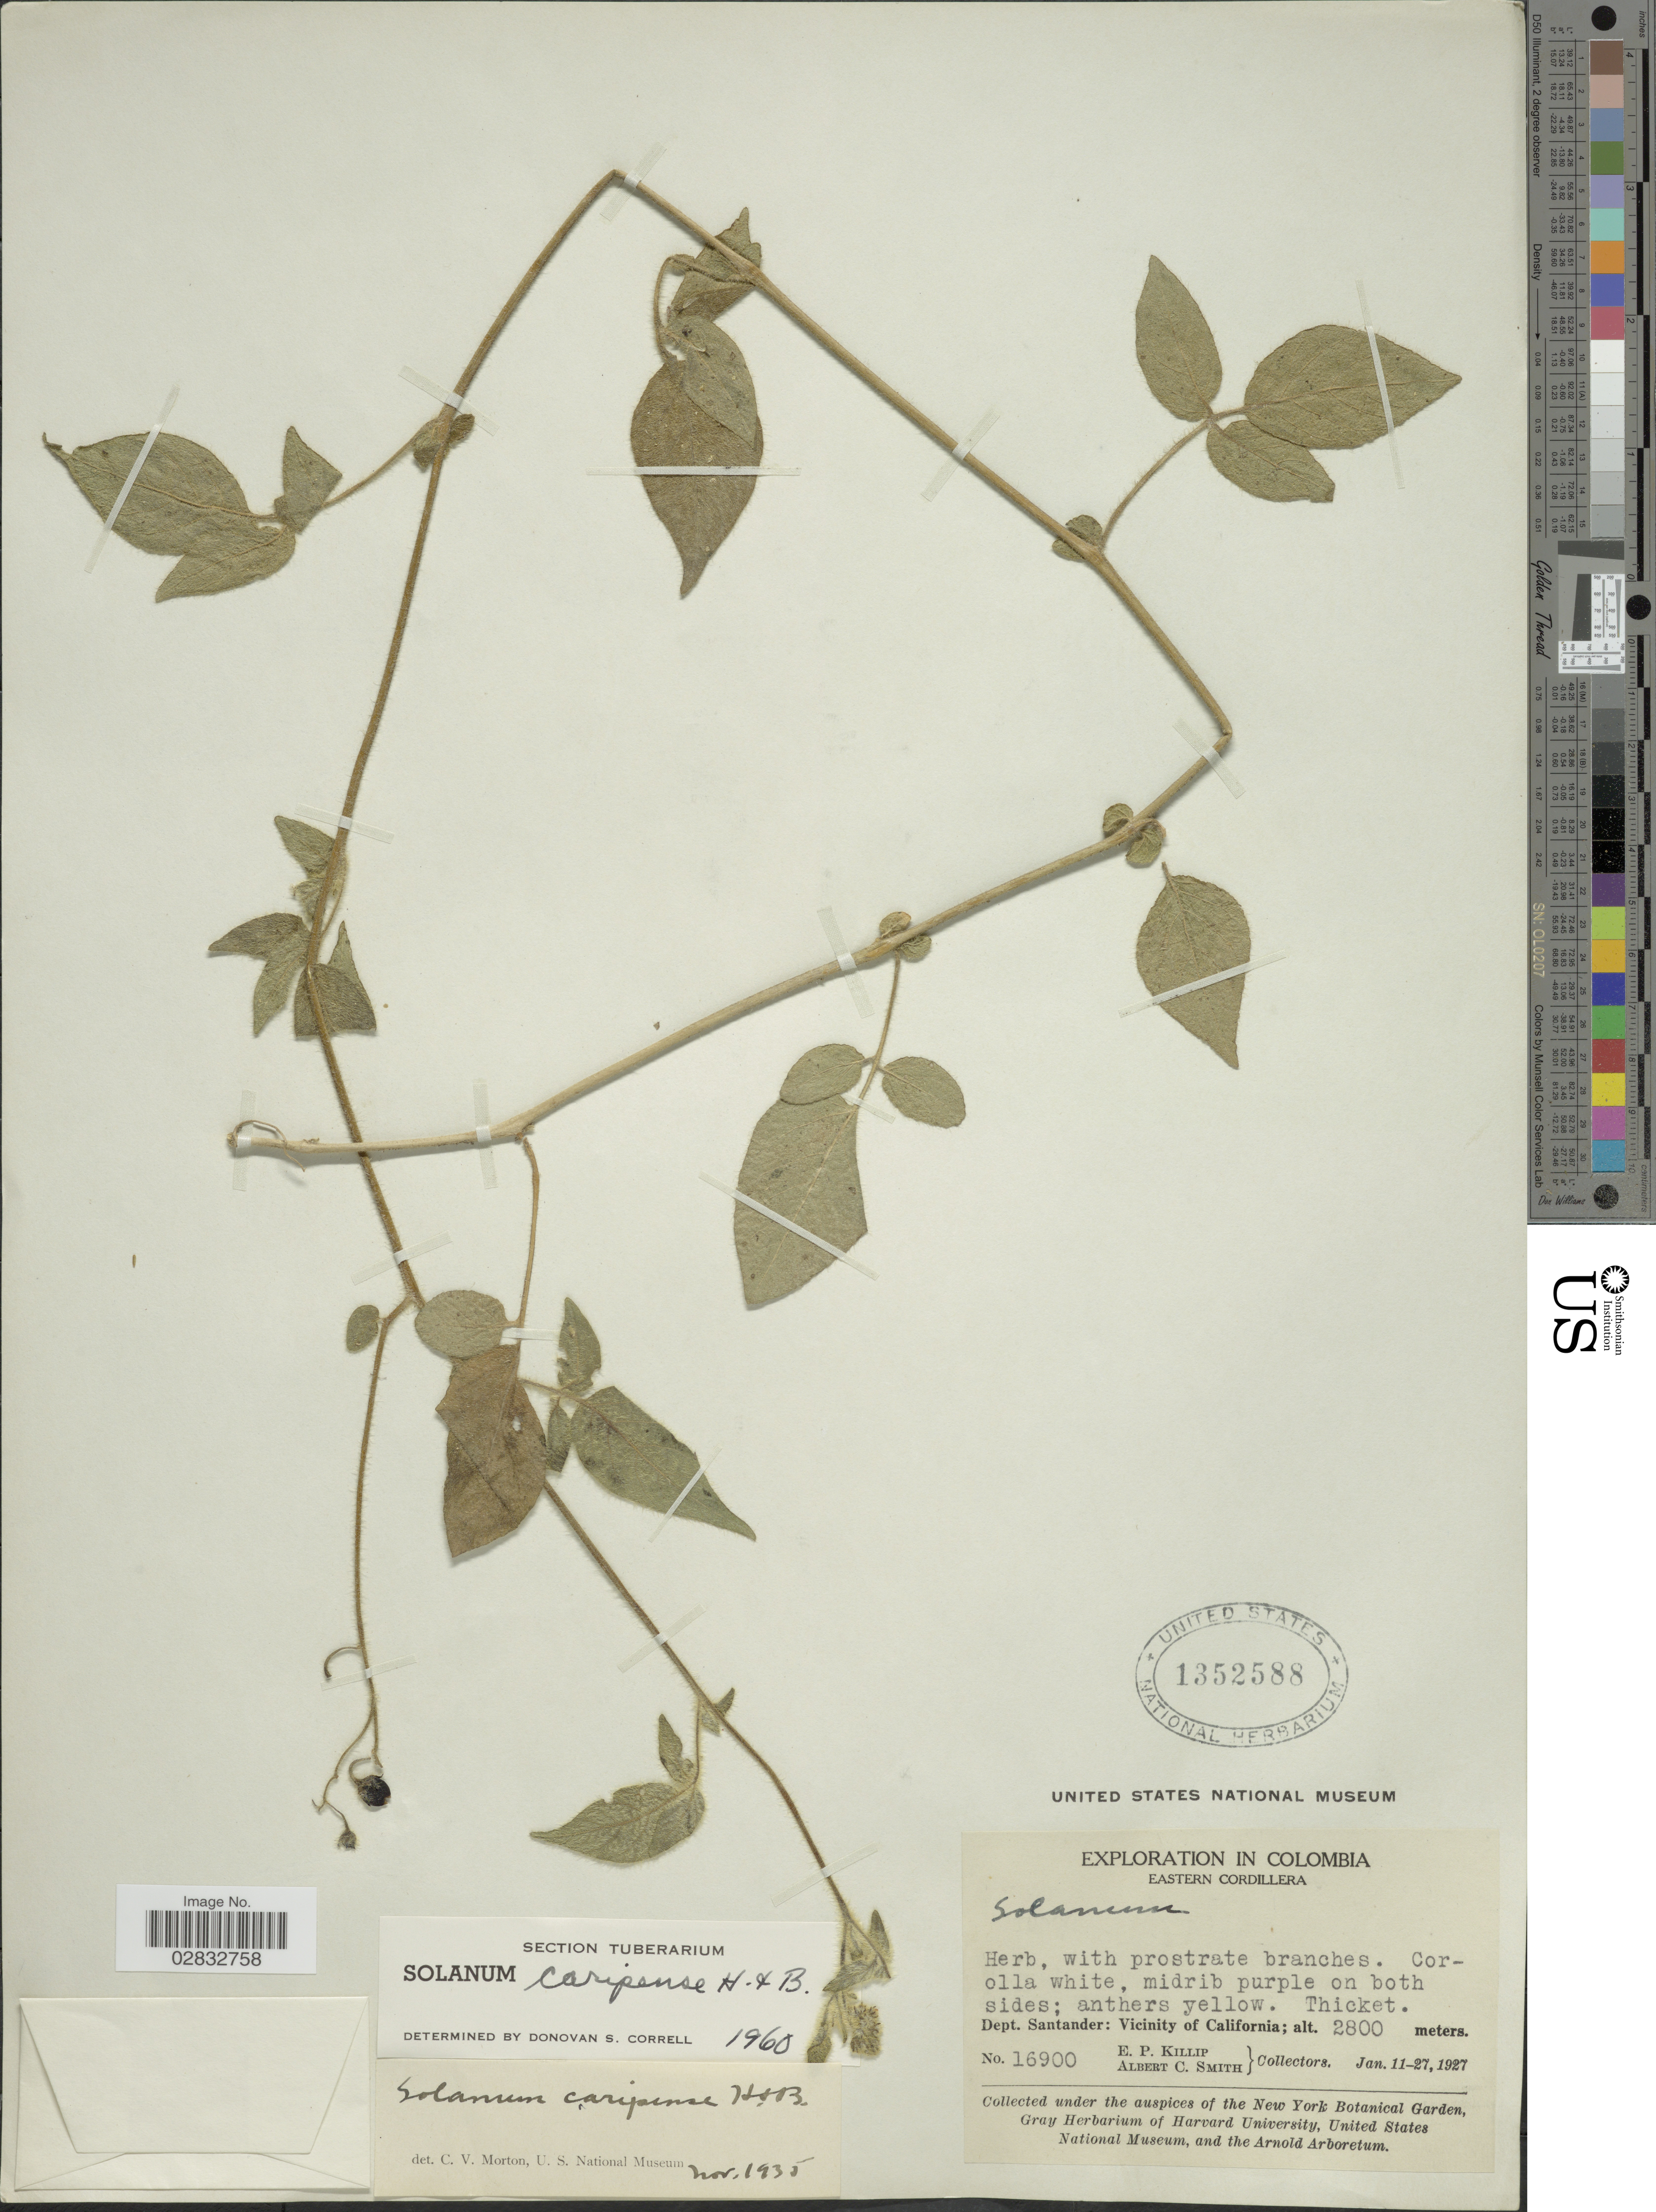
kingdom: Plantae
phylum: Tracheophyta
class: Magnoliopsida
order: Solanales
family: Solanaceae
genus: Solanum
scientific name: Solanum caripense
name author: Humb. & Bonpl. ex Dunal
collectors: E. P. Killip & A. C. Smith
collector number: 16900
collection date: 1927-01-11/1927-01-27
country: Colombia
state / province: Santander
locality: Eastern Cordillera, Dept. Santander: Vicinity of California.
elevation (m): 2800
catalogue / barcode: US 1352588